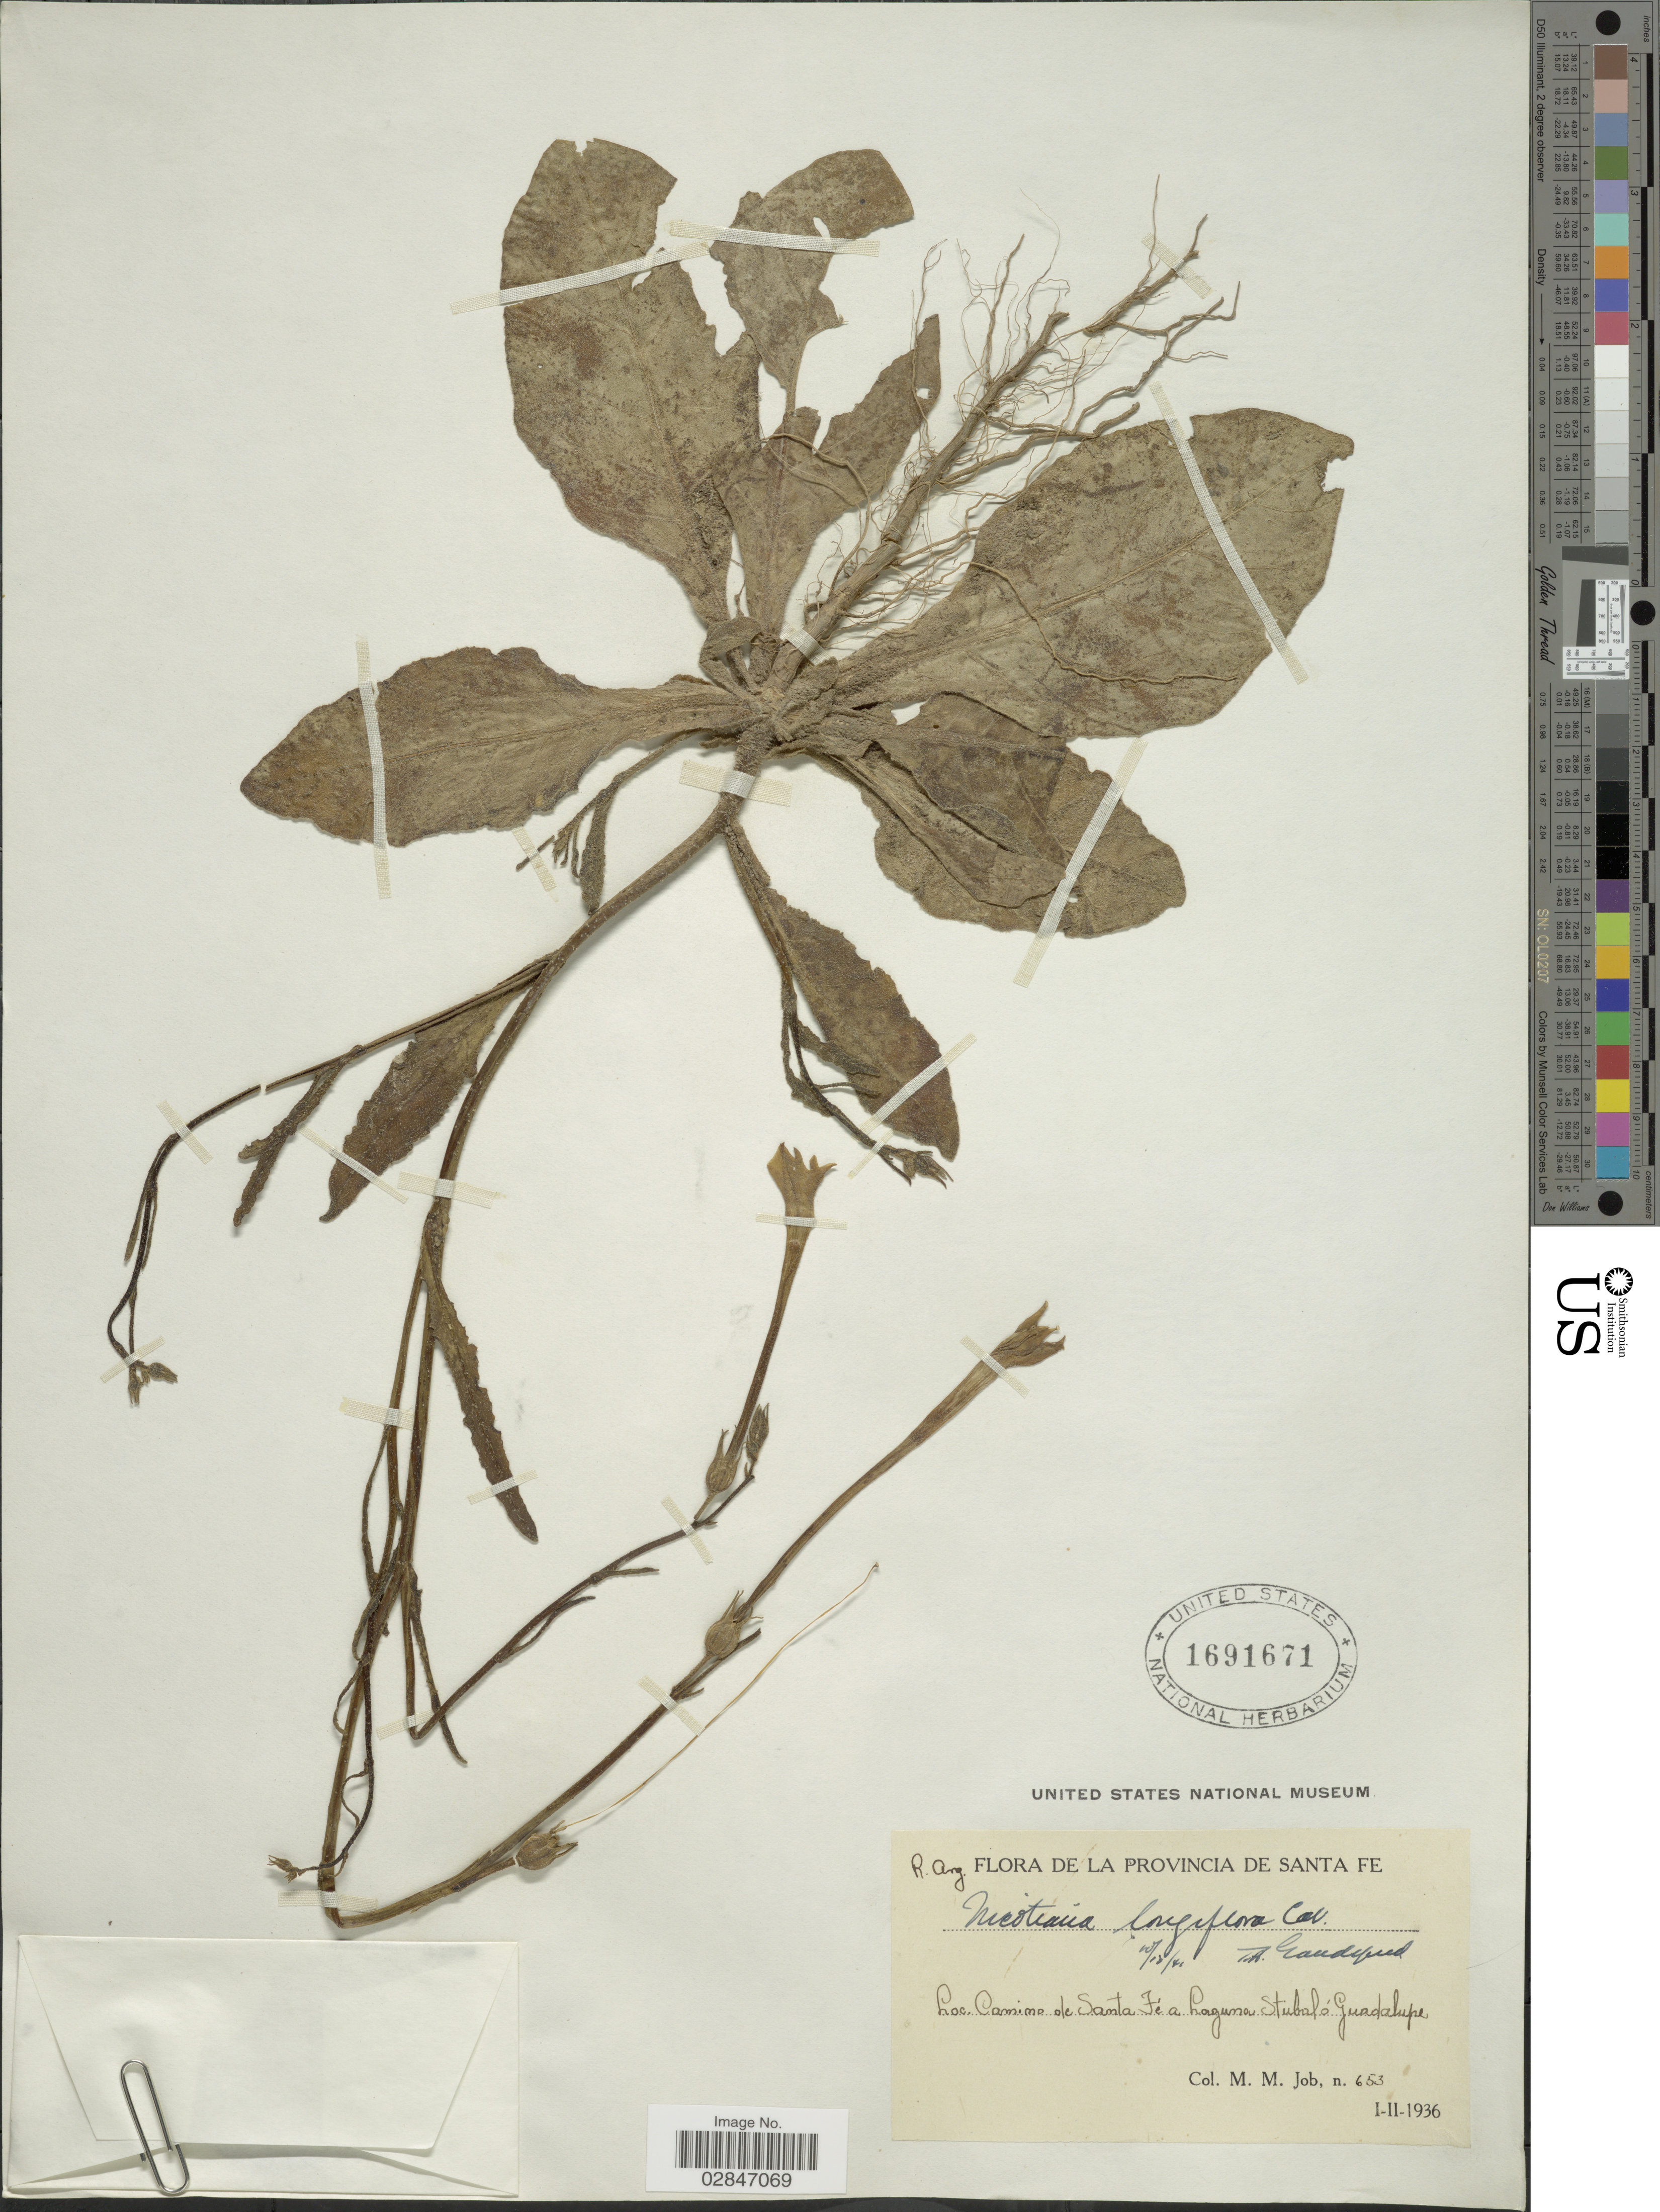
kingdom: Plantae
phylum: Tracheophyta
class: Magnoliopsida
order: Solanales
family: Solanaceae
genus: Nicotiana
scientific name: Nicotiana longiflora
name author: Cav.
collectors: M. Job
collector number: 653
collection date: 1936-02-01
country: Argentina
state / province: Santa Fe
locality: De La Provincia De Santa Fe, Camino de Santa Fé a Laguna Stubaló Guadalupe.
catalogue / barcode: US 1691671